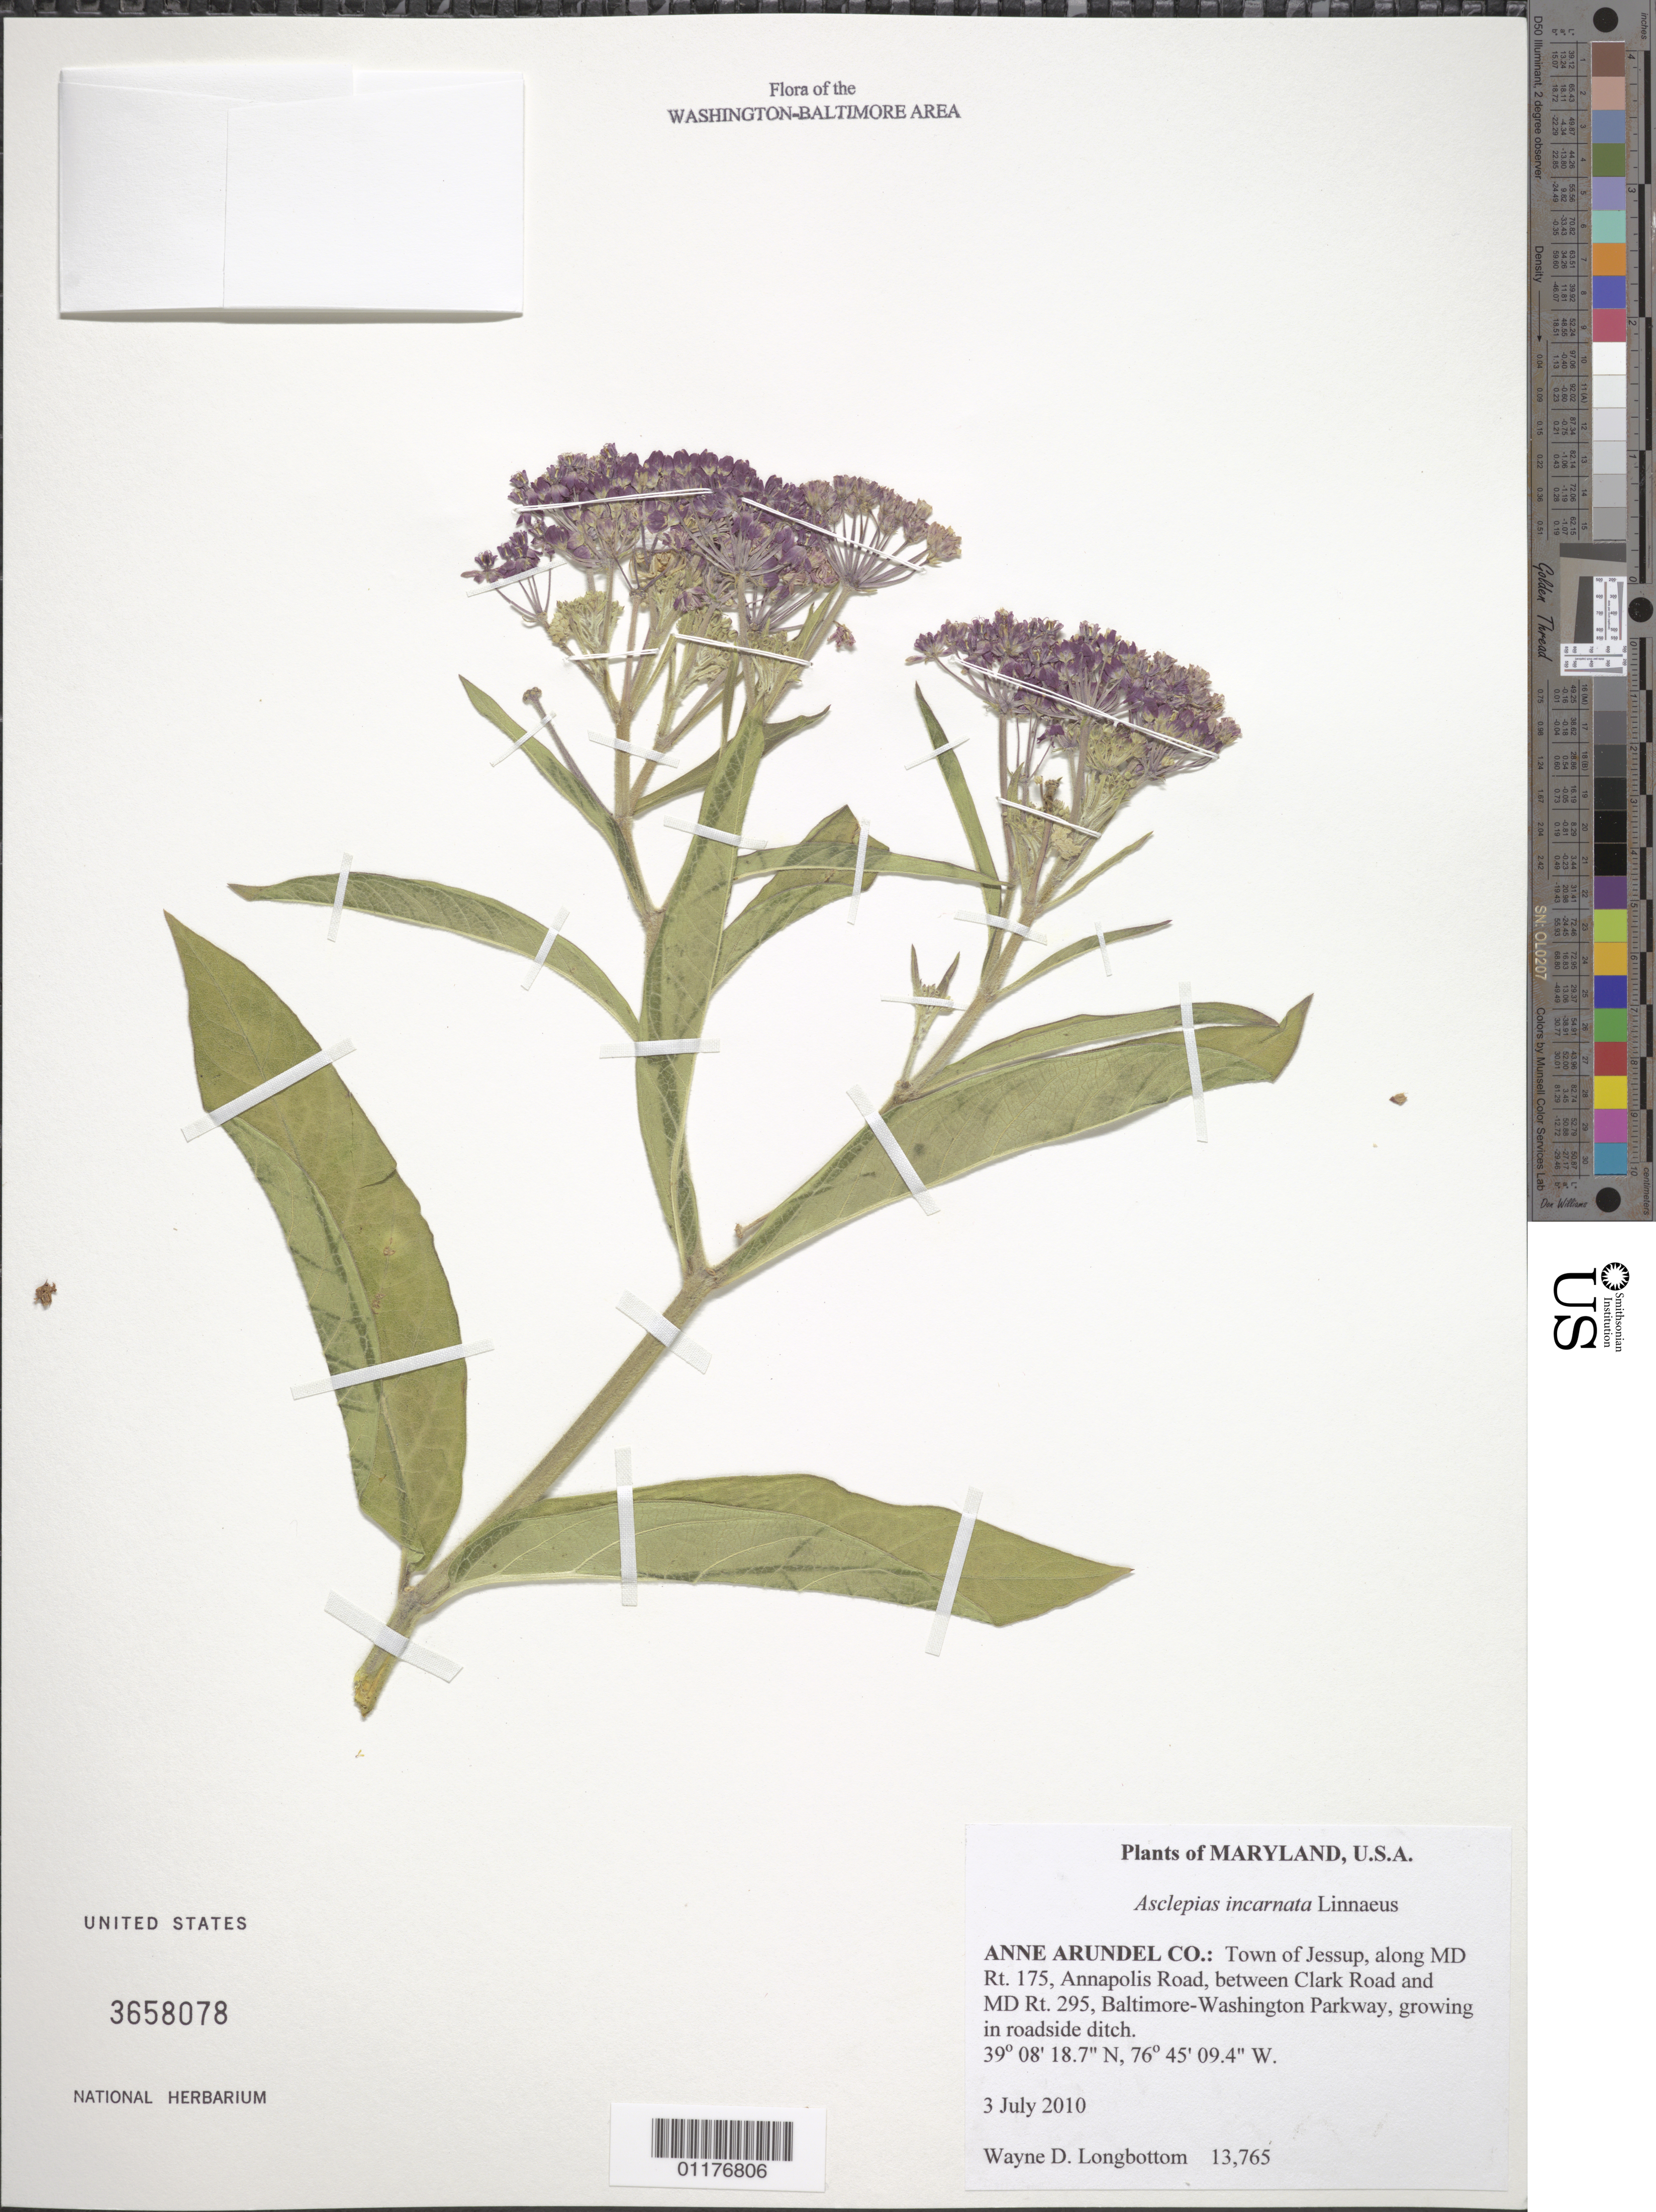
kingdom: Plantae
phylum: Tracheophyta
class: Magnoliopsida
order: Gentianales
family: Apocynaceae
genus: Asclepias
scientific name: Asclepias incarnata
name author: L.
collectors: D. Longbottom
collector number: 13765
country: United States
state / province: Maryland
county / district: Anne Arundel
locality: Jessup, along MD Rt. 175, Annapolis Road, between Clark Road and MD Rt. 295, Baltimore-Washington Parkway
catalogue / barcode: US 3658078